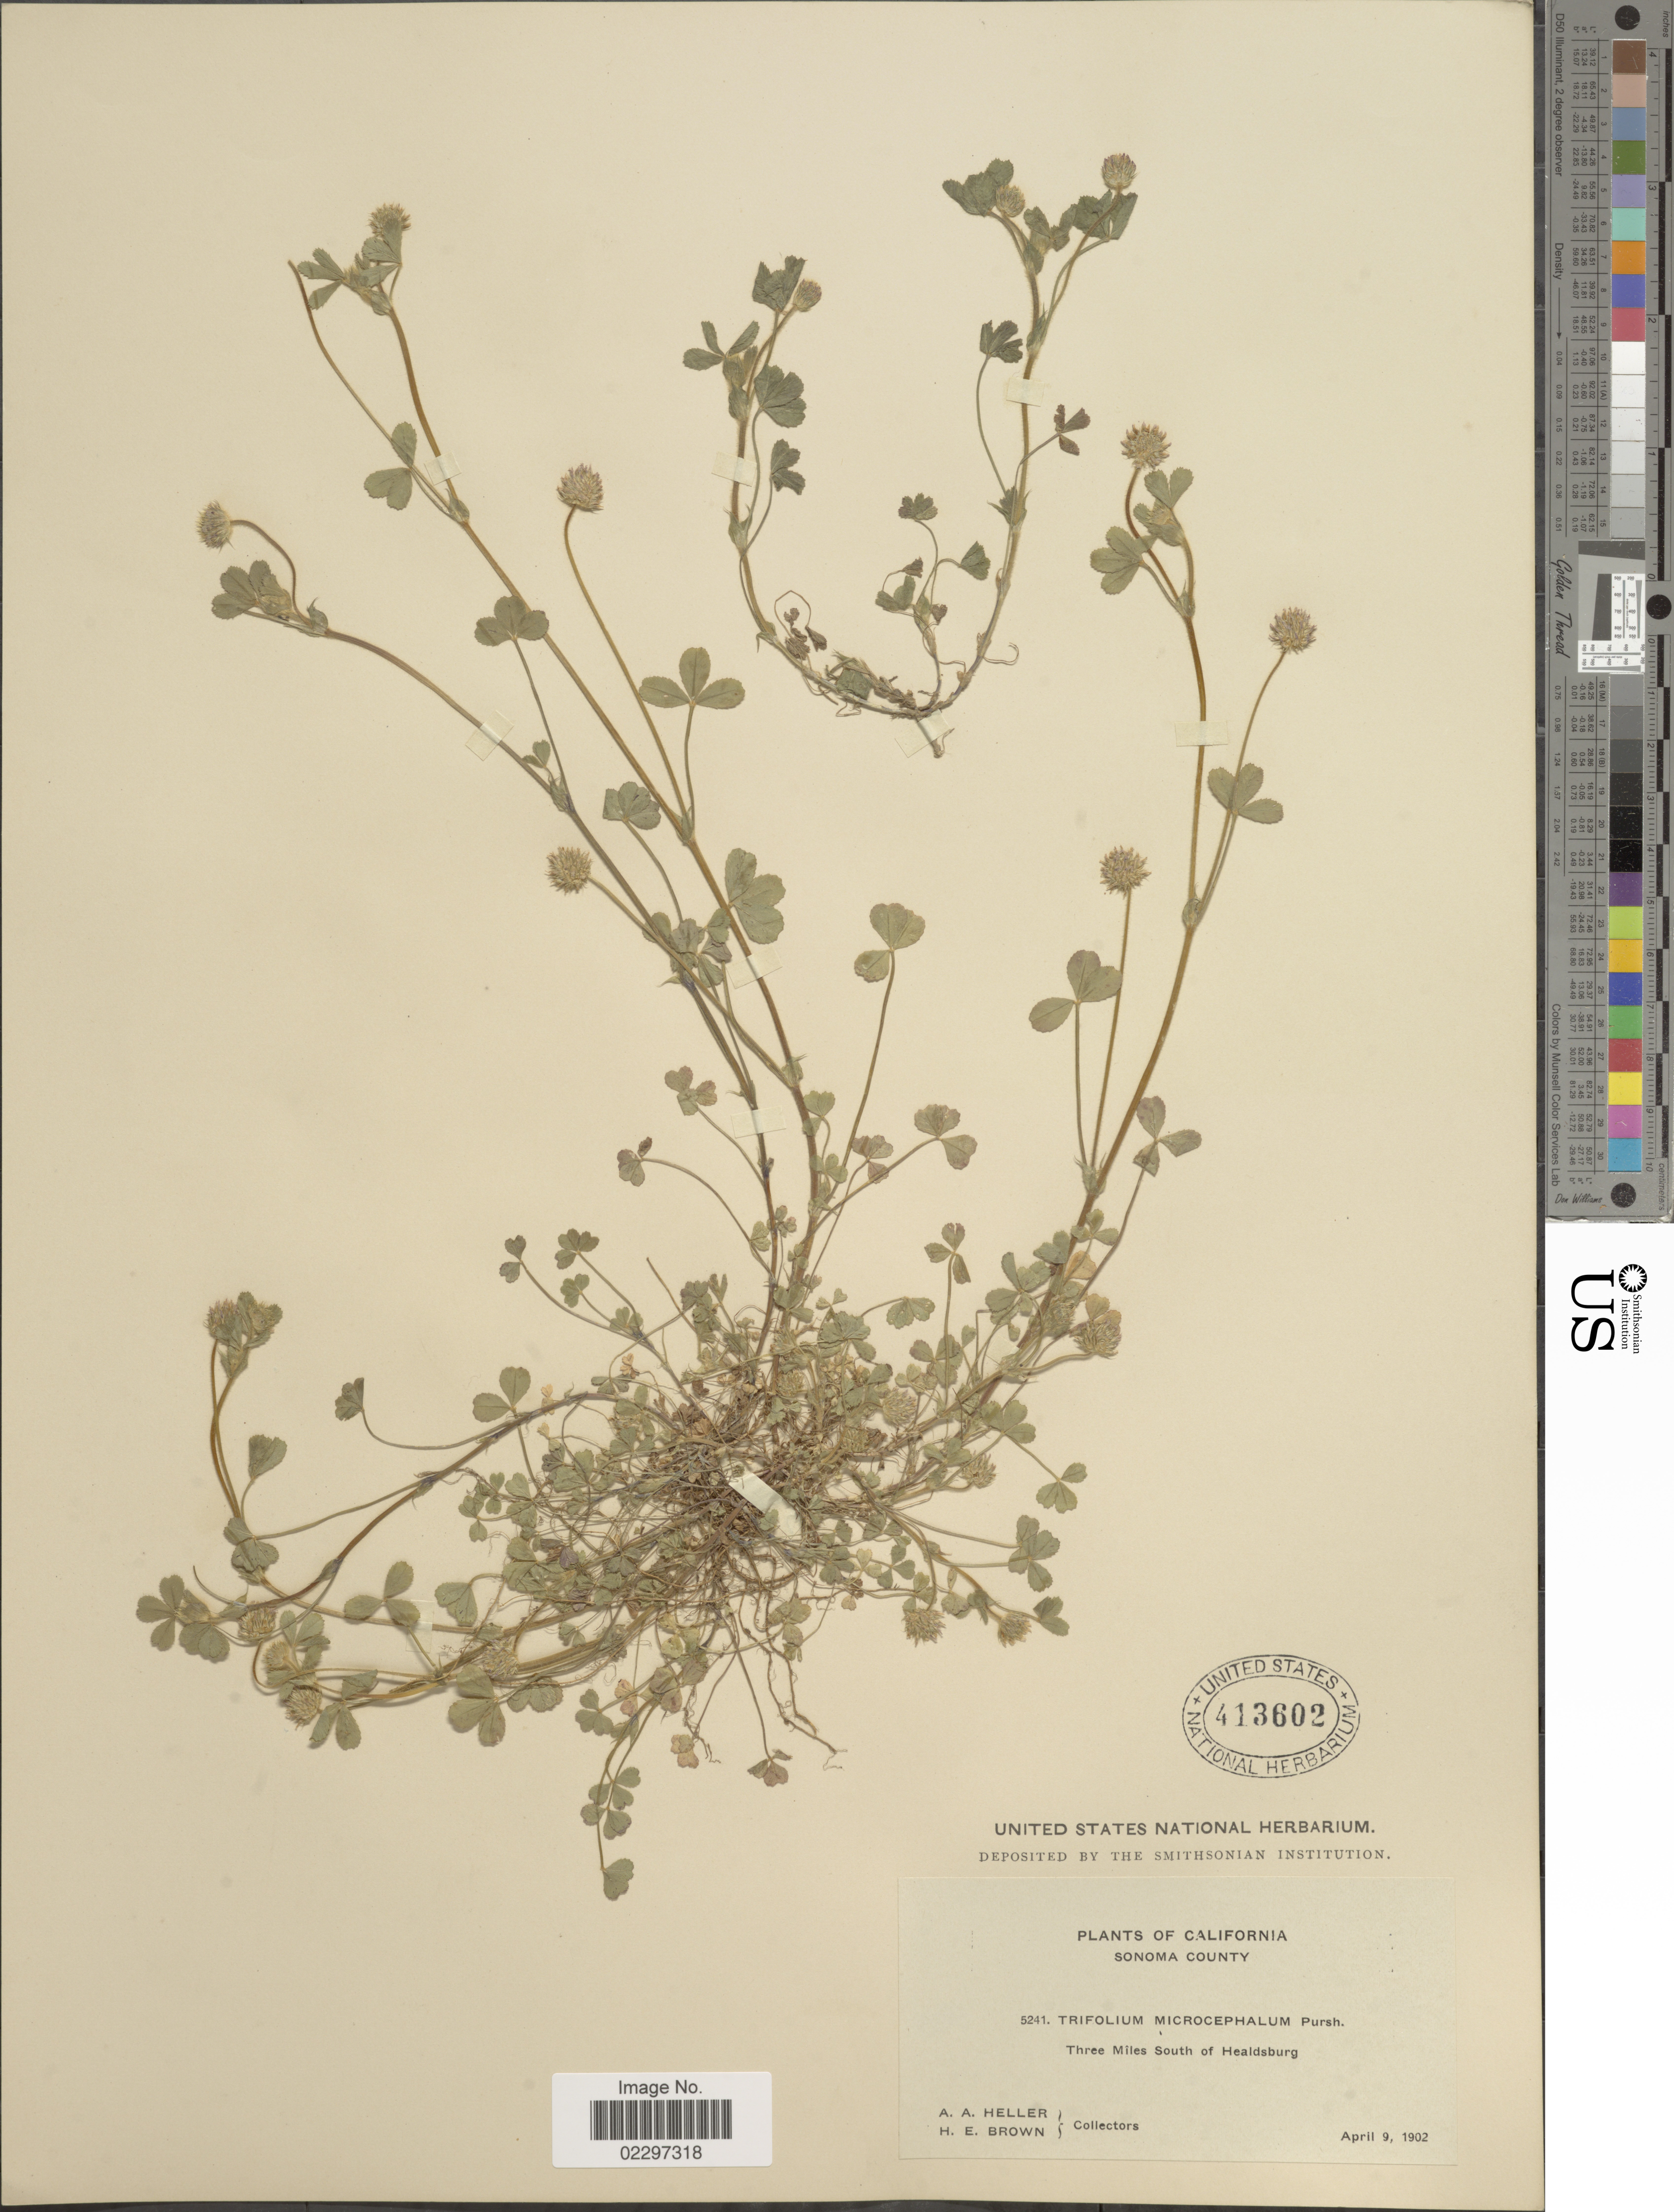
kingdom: Plantae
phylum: Tracheophyta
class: Magnoliopsida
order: Fabales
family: Fabaceae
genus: Trifolium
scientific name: Trifolium microcephalum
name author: Pursh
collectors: A. A. Heller & H. E. Brown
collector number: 5241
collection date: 1902-04-09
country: United States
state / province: California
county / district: Sonoma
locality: Sonoma County. Three Miles South of Healdsburg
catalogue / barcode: US 413602